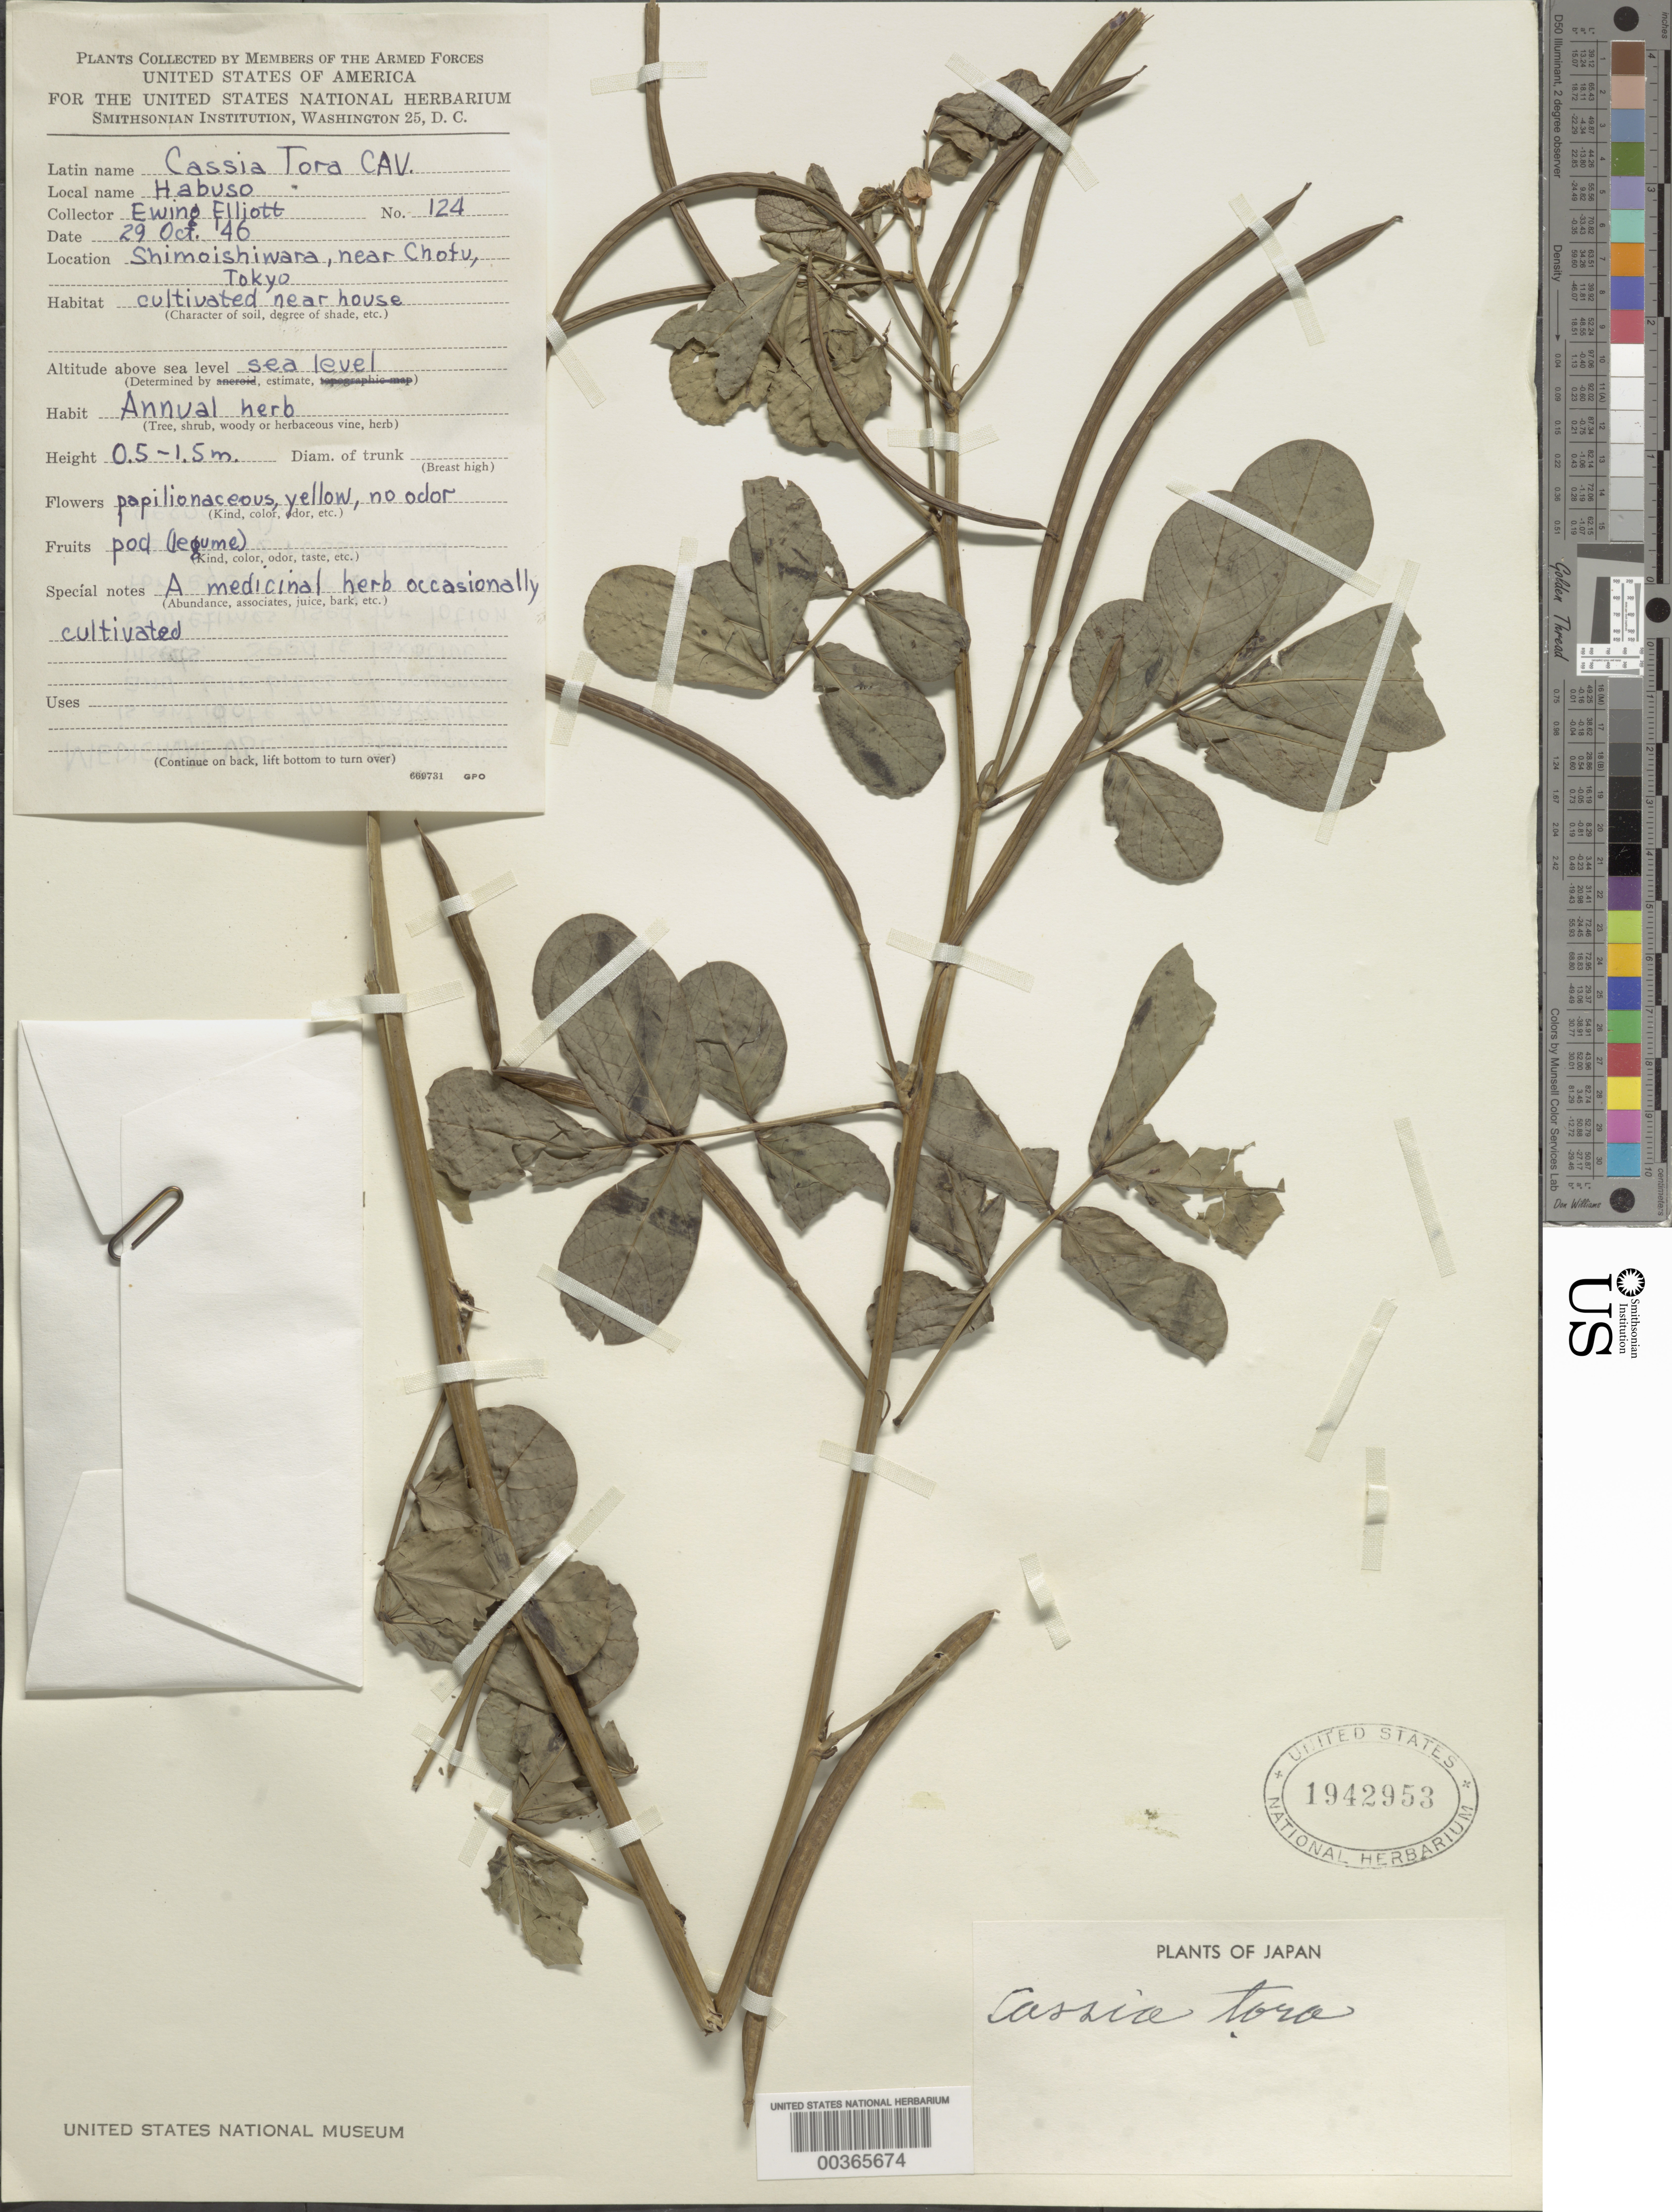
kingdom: Plantae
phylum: Tracheophyta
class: Magnoliopsida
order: Fabales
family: Fabaceae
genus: Senna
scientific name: Senna obtusifolia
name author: (L.) H.S. Irwin & Barneby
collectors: E. Elliot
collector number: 124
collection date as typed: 29 Oct 1946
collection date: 1946-10-29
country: Japan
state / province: Tokyo, Federal City of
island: Honshu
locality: Shimoishiwara near chofu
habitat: Near house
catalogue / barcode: US 1942953